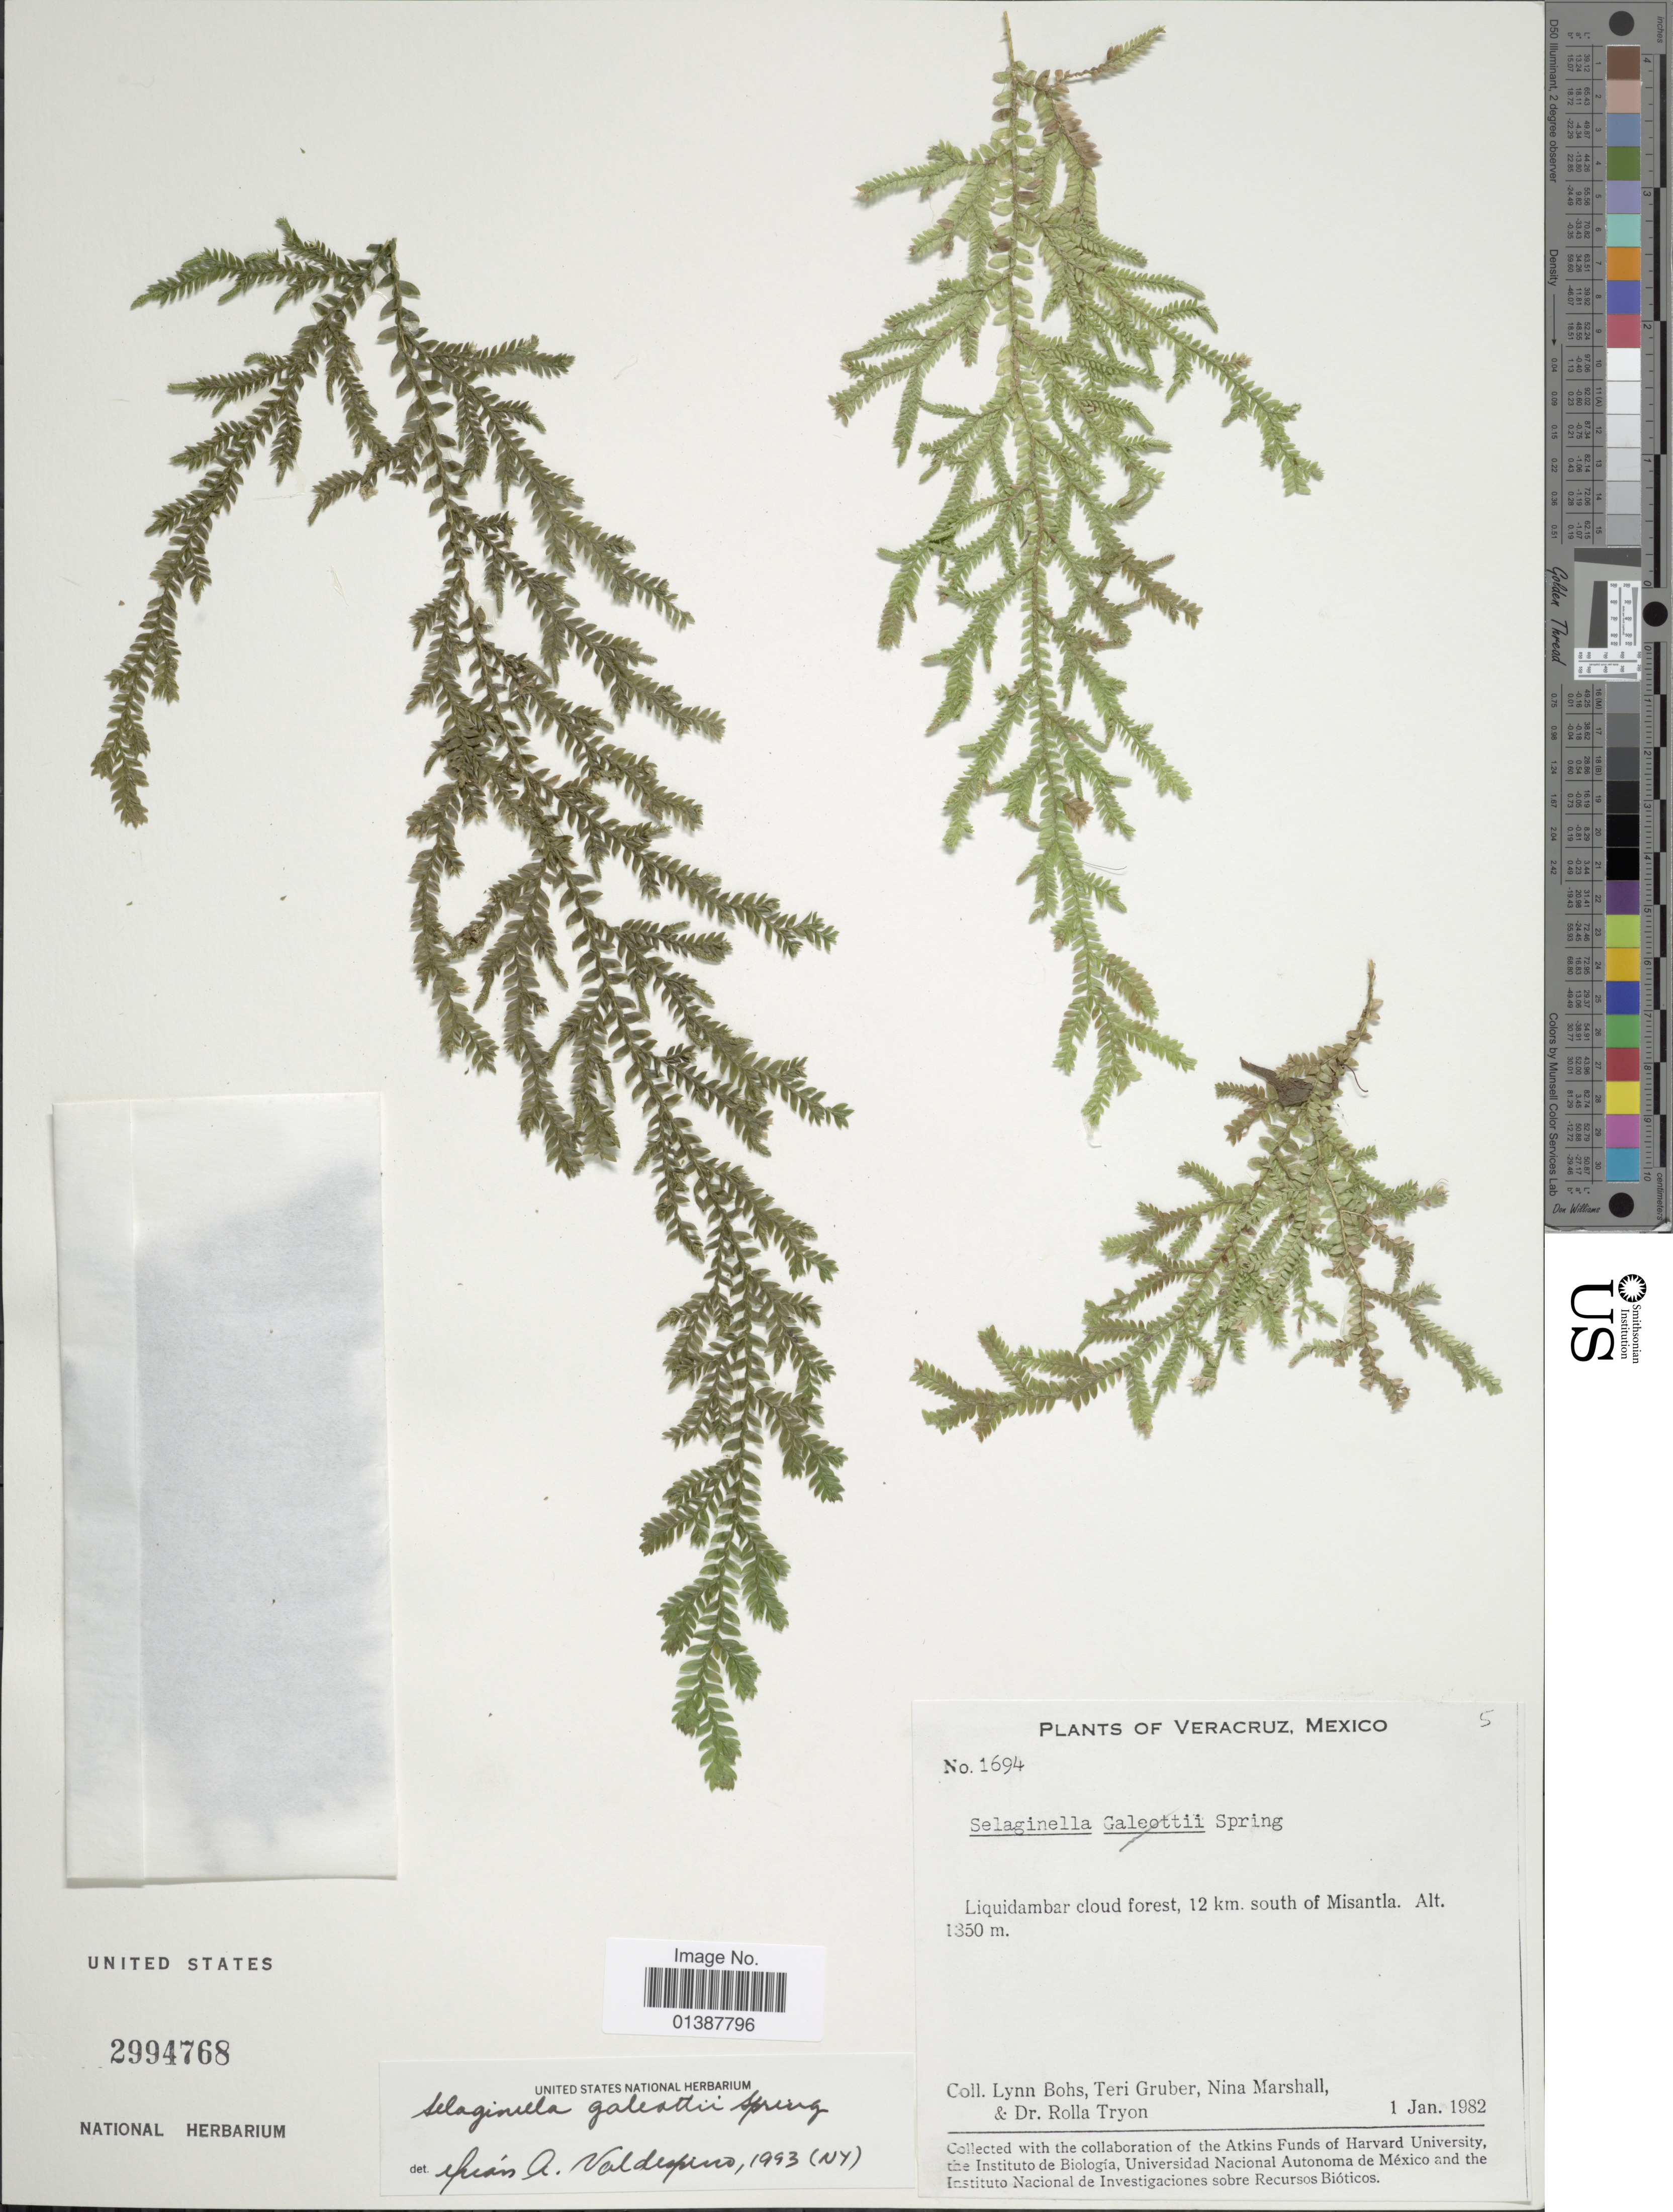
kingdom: Plantae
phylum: Tracheophyta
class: Lycopodiopsida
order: Selaginellales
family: Selaginellaceae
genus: Selaginella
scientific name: Selaginella galeottii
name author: Spring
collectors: L. A. Bohs, T. Gruber, N. Marshall & R. M. Tryon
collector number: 1694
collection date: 1982-01-01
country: Mexico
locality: Veracruz, Liquidambar cloud forest, 12 km south of Misantla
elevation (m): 1350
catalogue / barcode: US 2994768